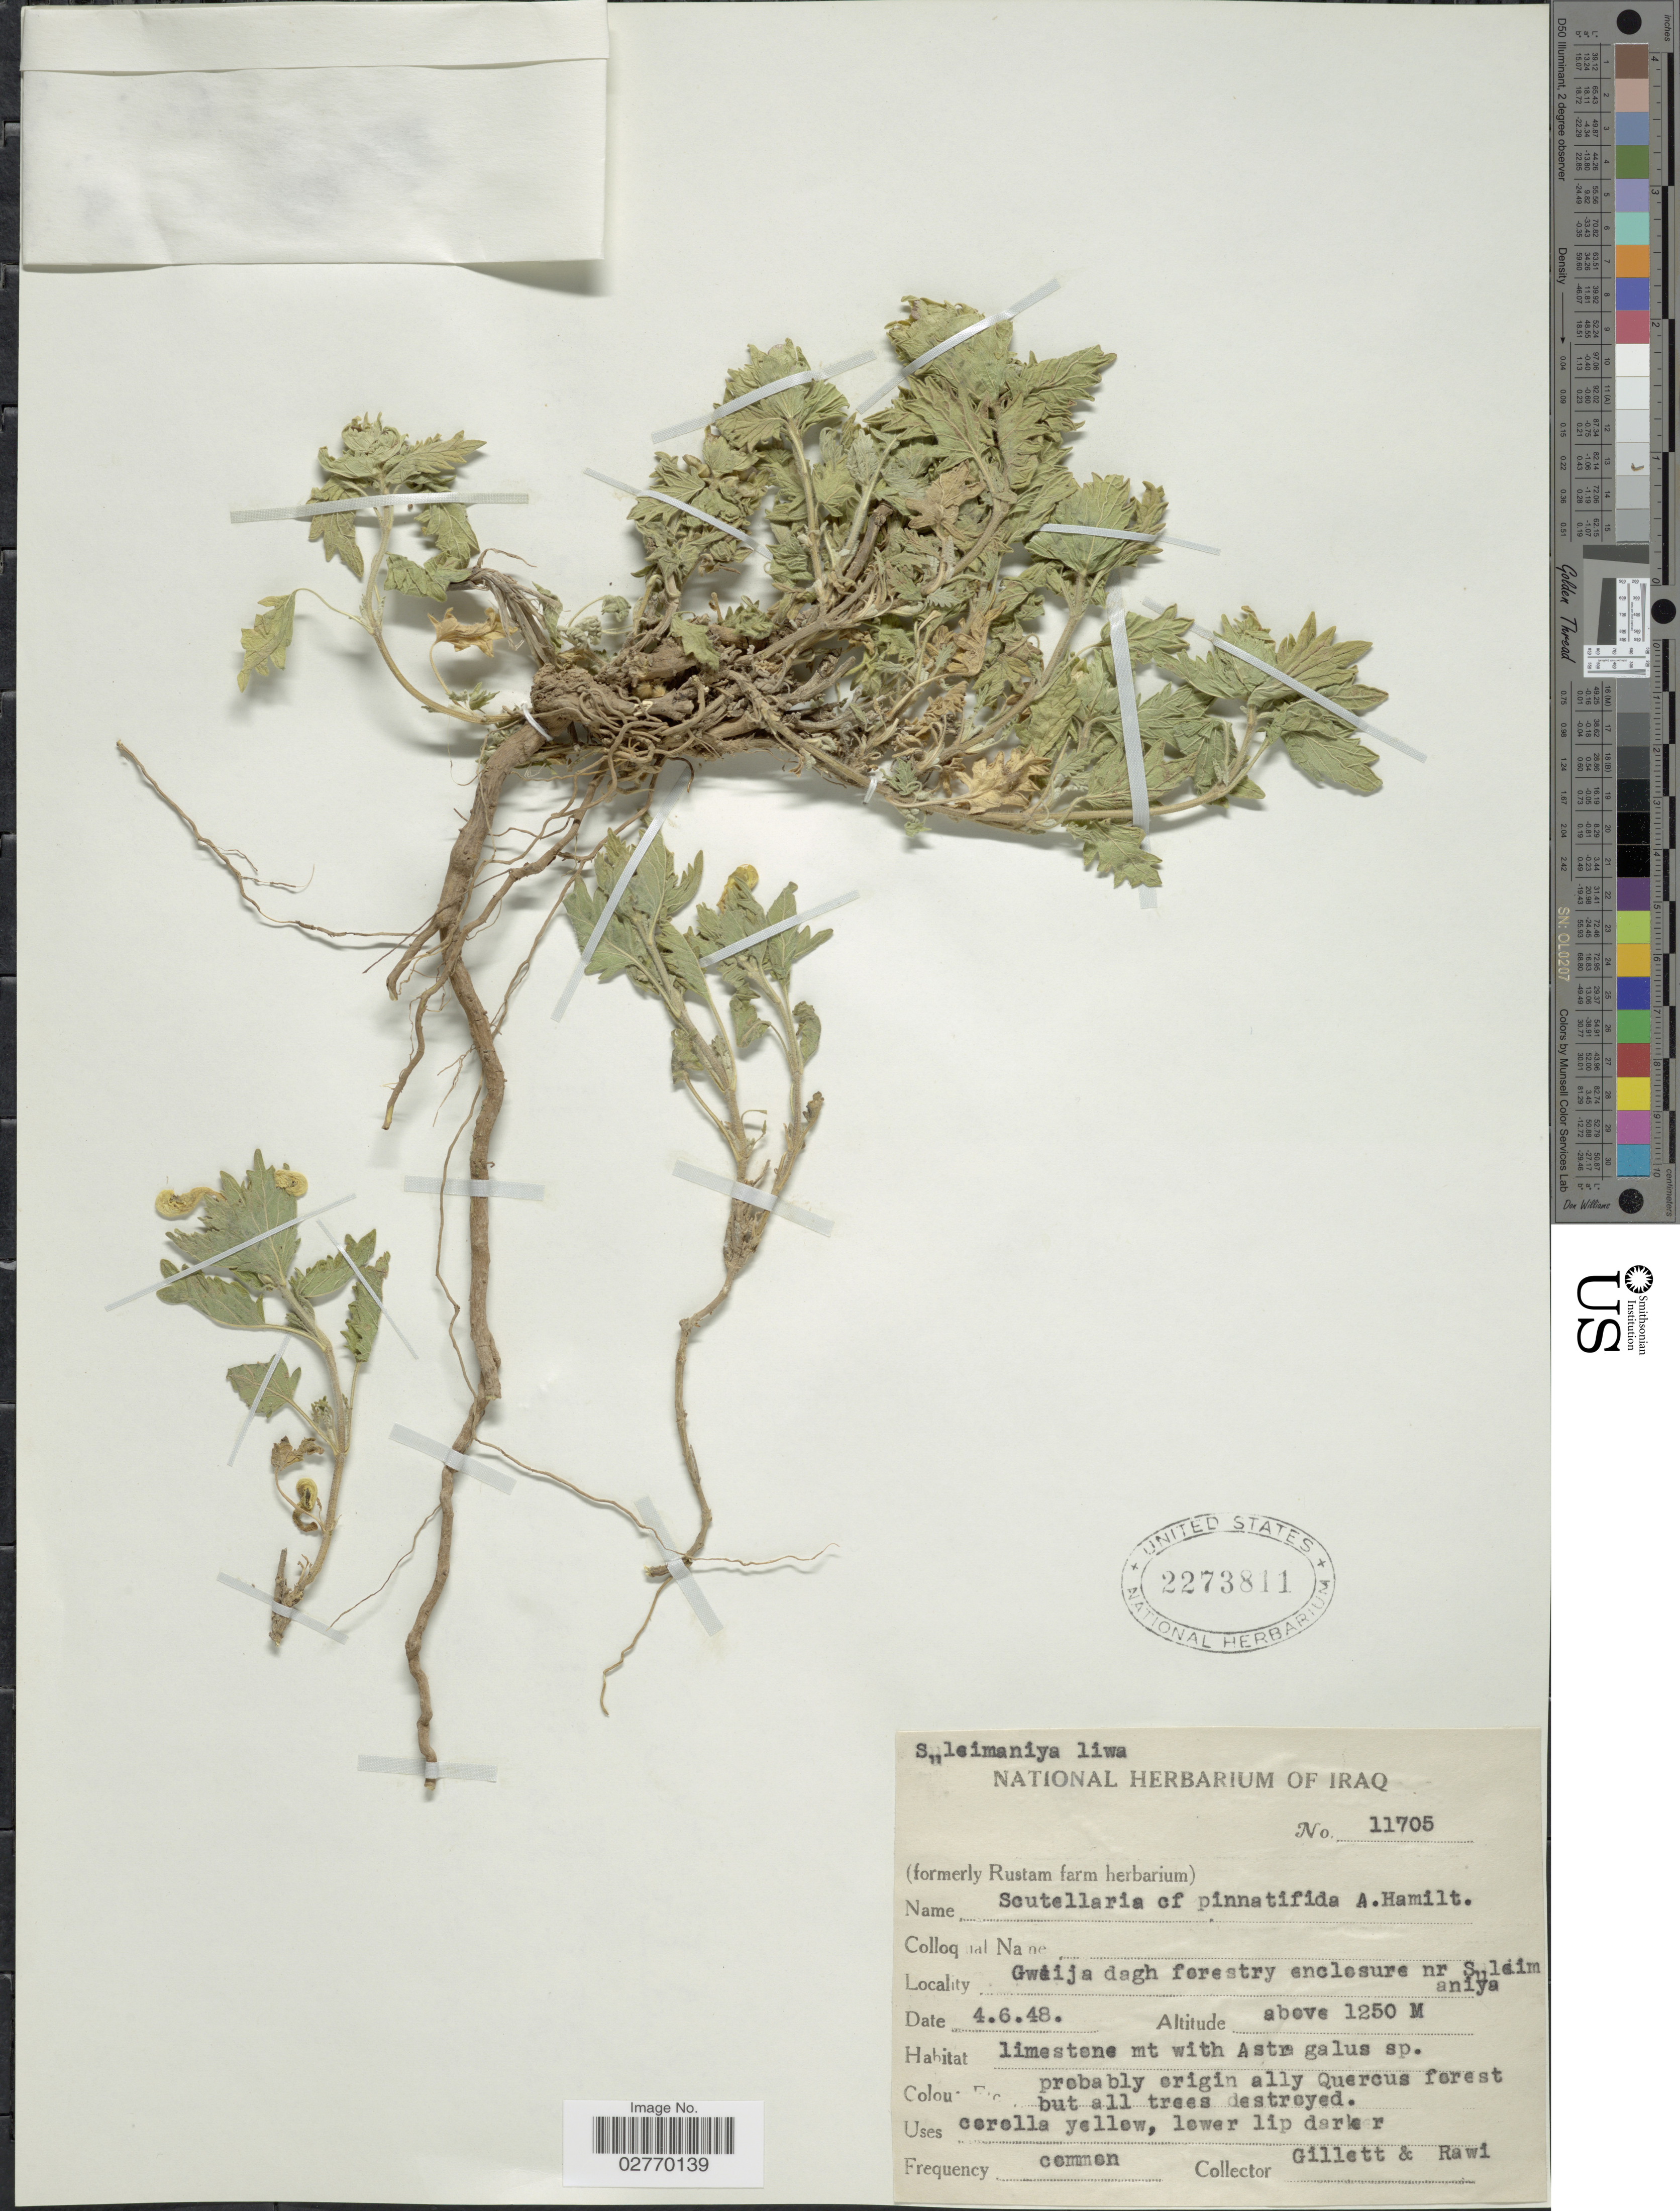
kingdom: Plantae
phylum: Tracheophyta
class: Magnoliopsida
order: Lamiales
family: Lamiaceae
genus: Scutellaria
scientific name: Scutellaria pinnatifida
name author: A. Ham.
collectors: Gillett, -- & -. Rawi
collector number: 11705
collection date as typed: Transcribed d/m/y: 4/6/48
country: Iraq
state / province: As Sulaymānīyah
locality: Gweija Dagh forestry enclosure nr Suleimaniya. Suleimaniya liwa.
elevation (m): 1250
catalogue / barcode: US 2273811